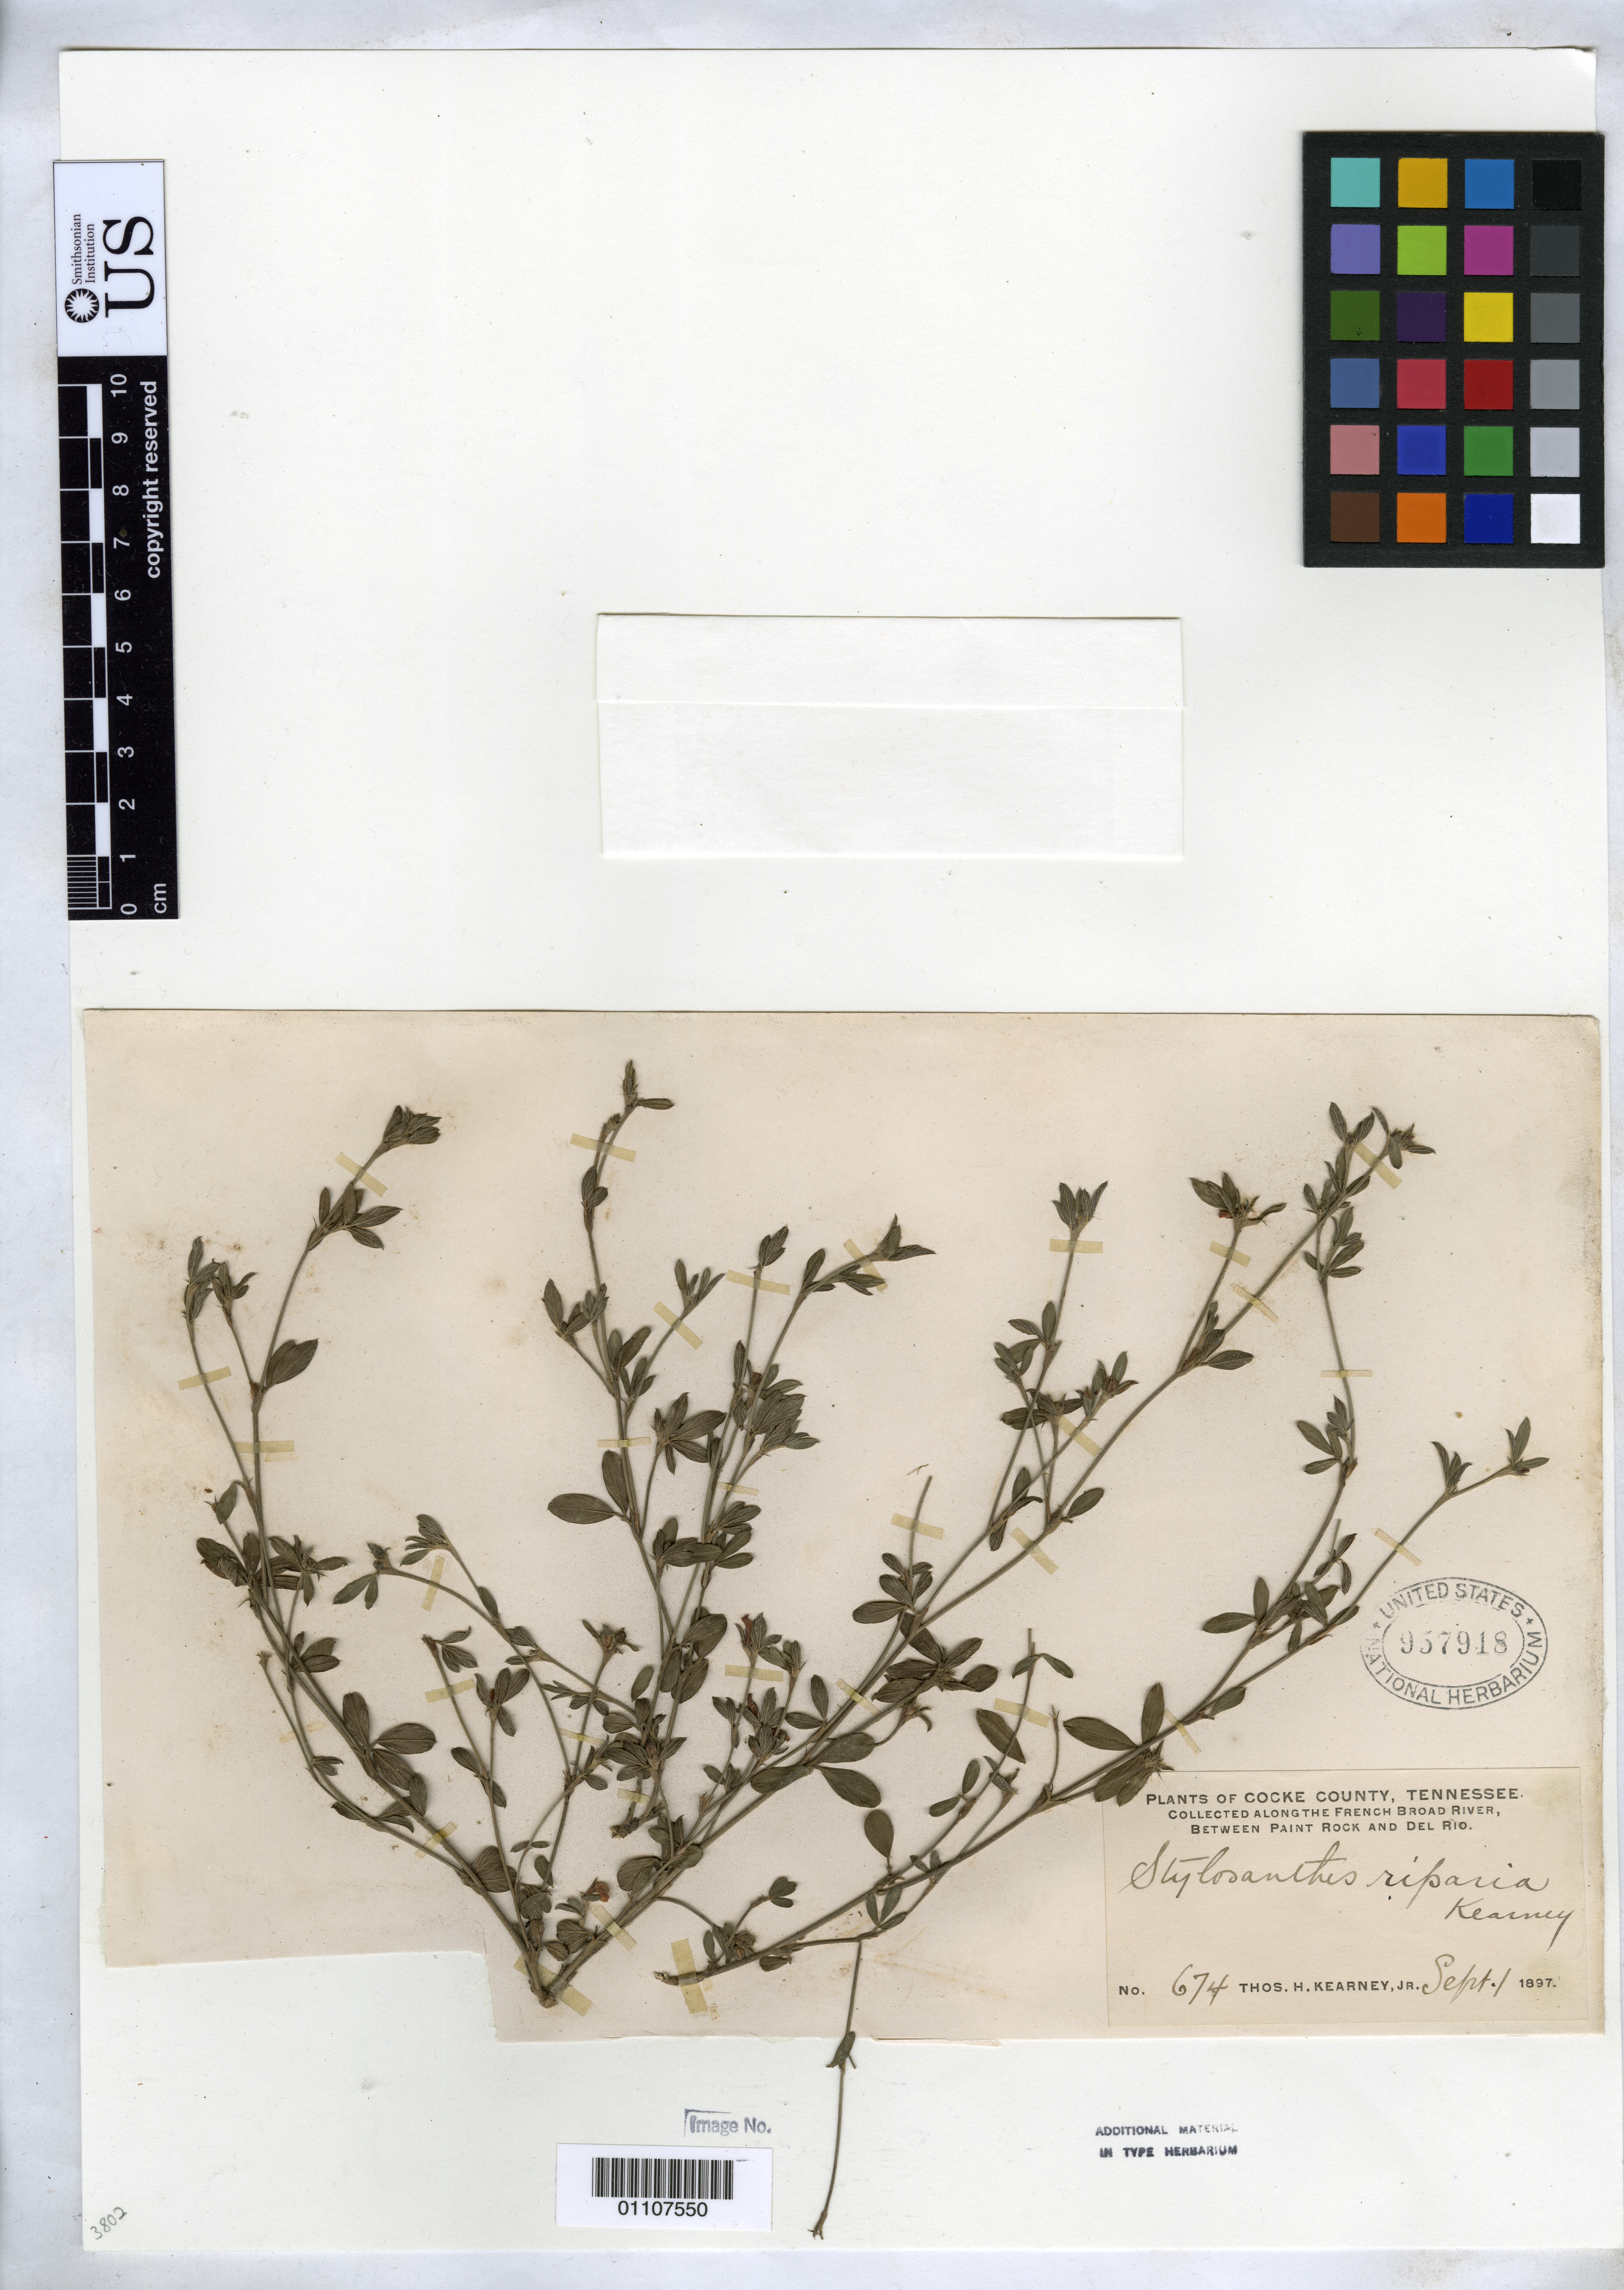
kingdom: Plantae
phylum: Tracheophyta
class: Magnoliopsida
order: Fabales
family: Fabaceae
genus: Stylosanthes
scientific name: Stylosanthes riparia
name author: Kearney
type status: Isotype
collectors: T. H. Kearney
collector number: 674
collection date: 1897-09-01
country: United States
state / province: Tennessee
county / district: Cocke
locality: Collected along the French Broad River, between Paint Rock and Del Rio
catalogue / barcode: US 957918